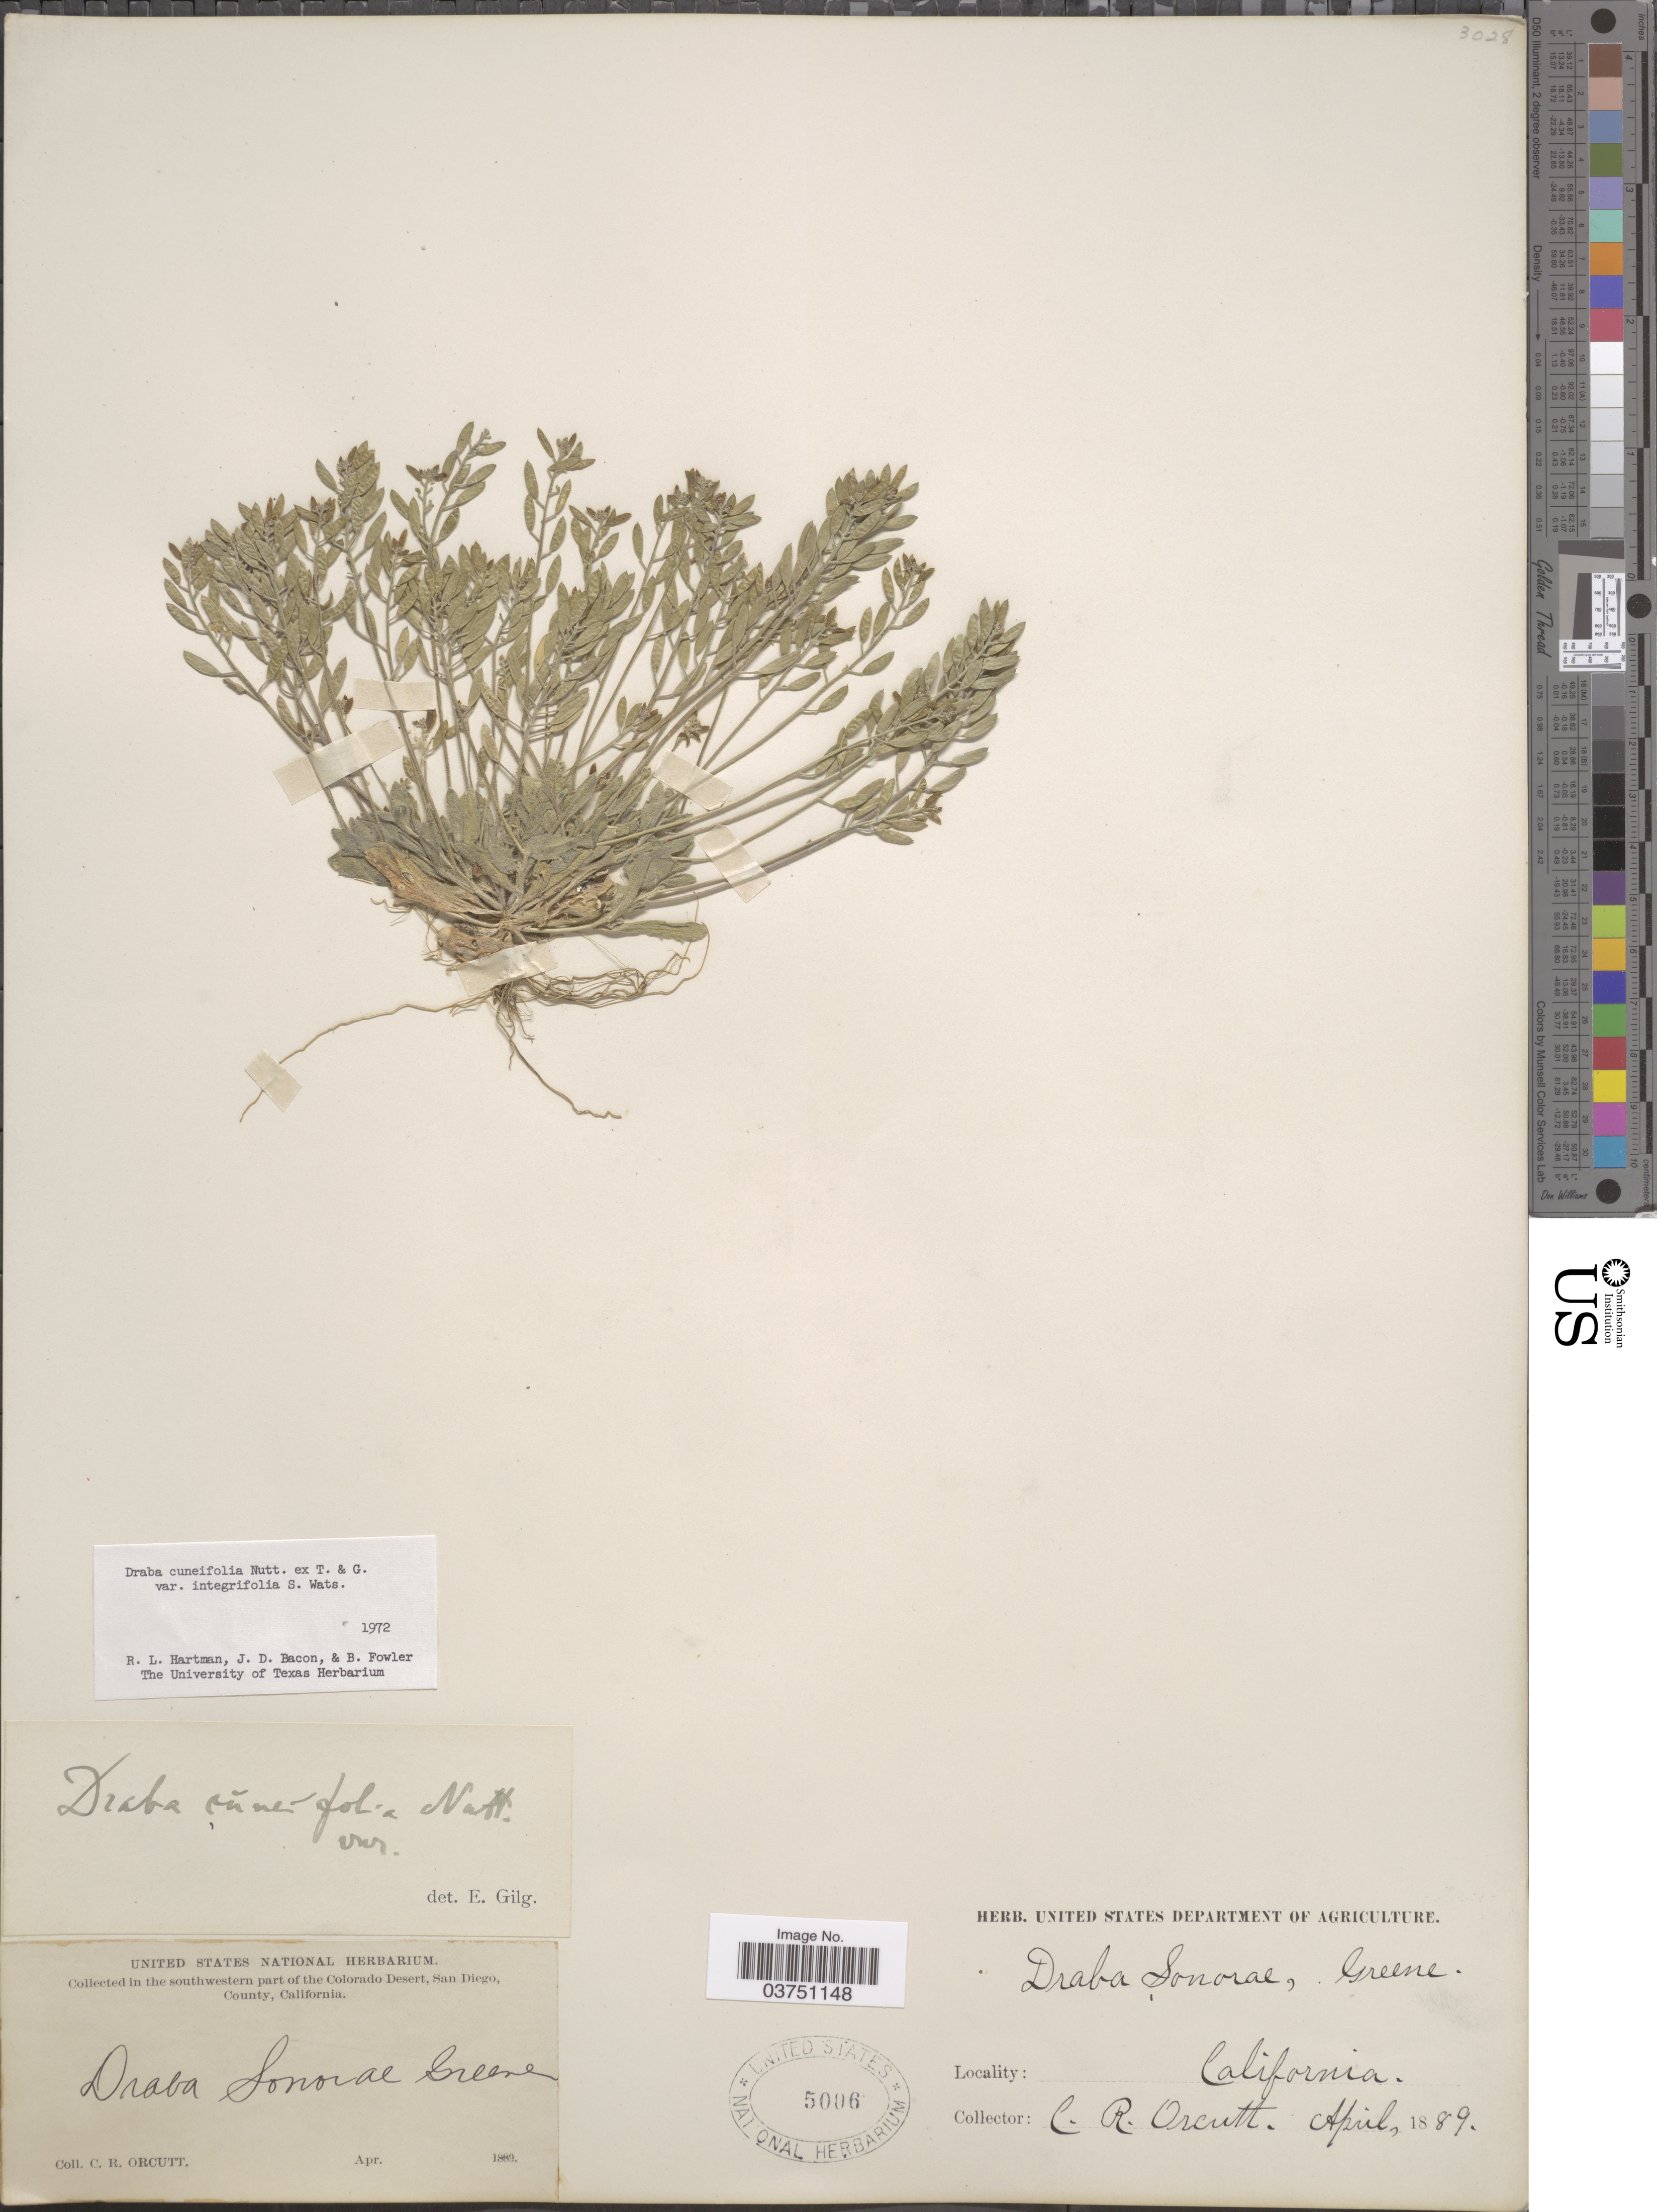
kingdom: Plantae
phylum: Tracheophyta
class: Magnoliopsida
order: Brassicales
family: Brassicaceae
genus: Draba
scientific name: Draba cuneifolia var. integrifolia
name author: S. Watson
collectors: C. R. Orcutt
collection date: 1889-04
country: United States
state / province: California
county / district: San Diego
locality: In the southwestern part of the Colorado Desert, San Diego County.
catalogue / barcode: US 5006